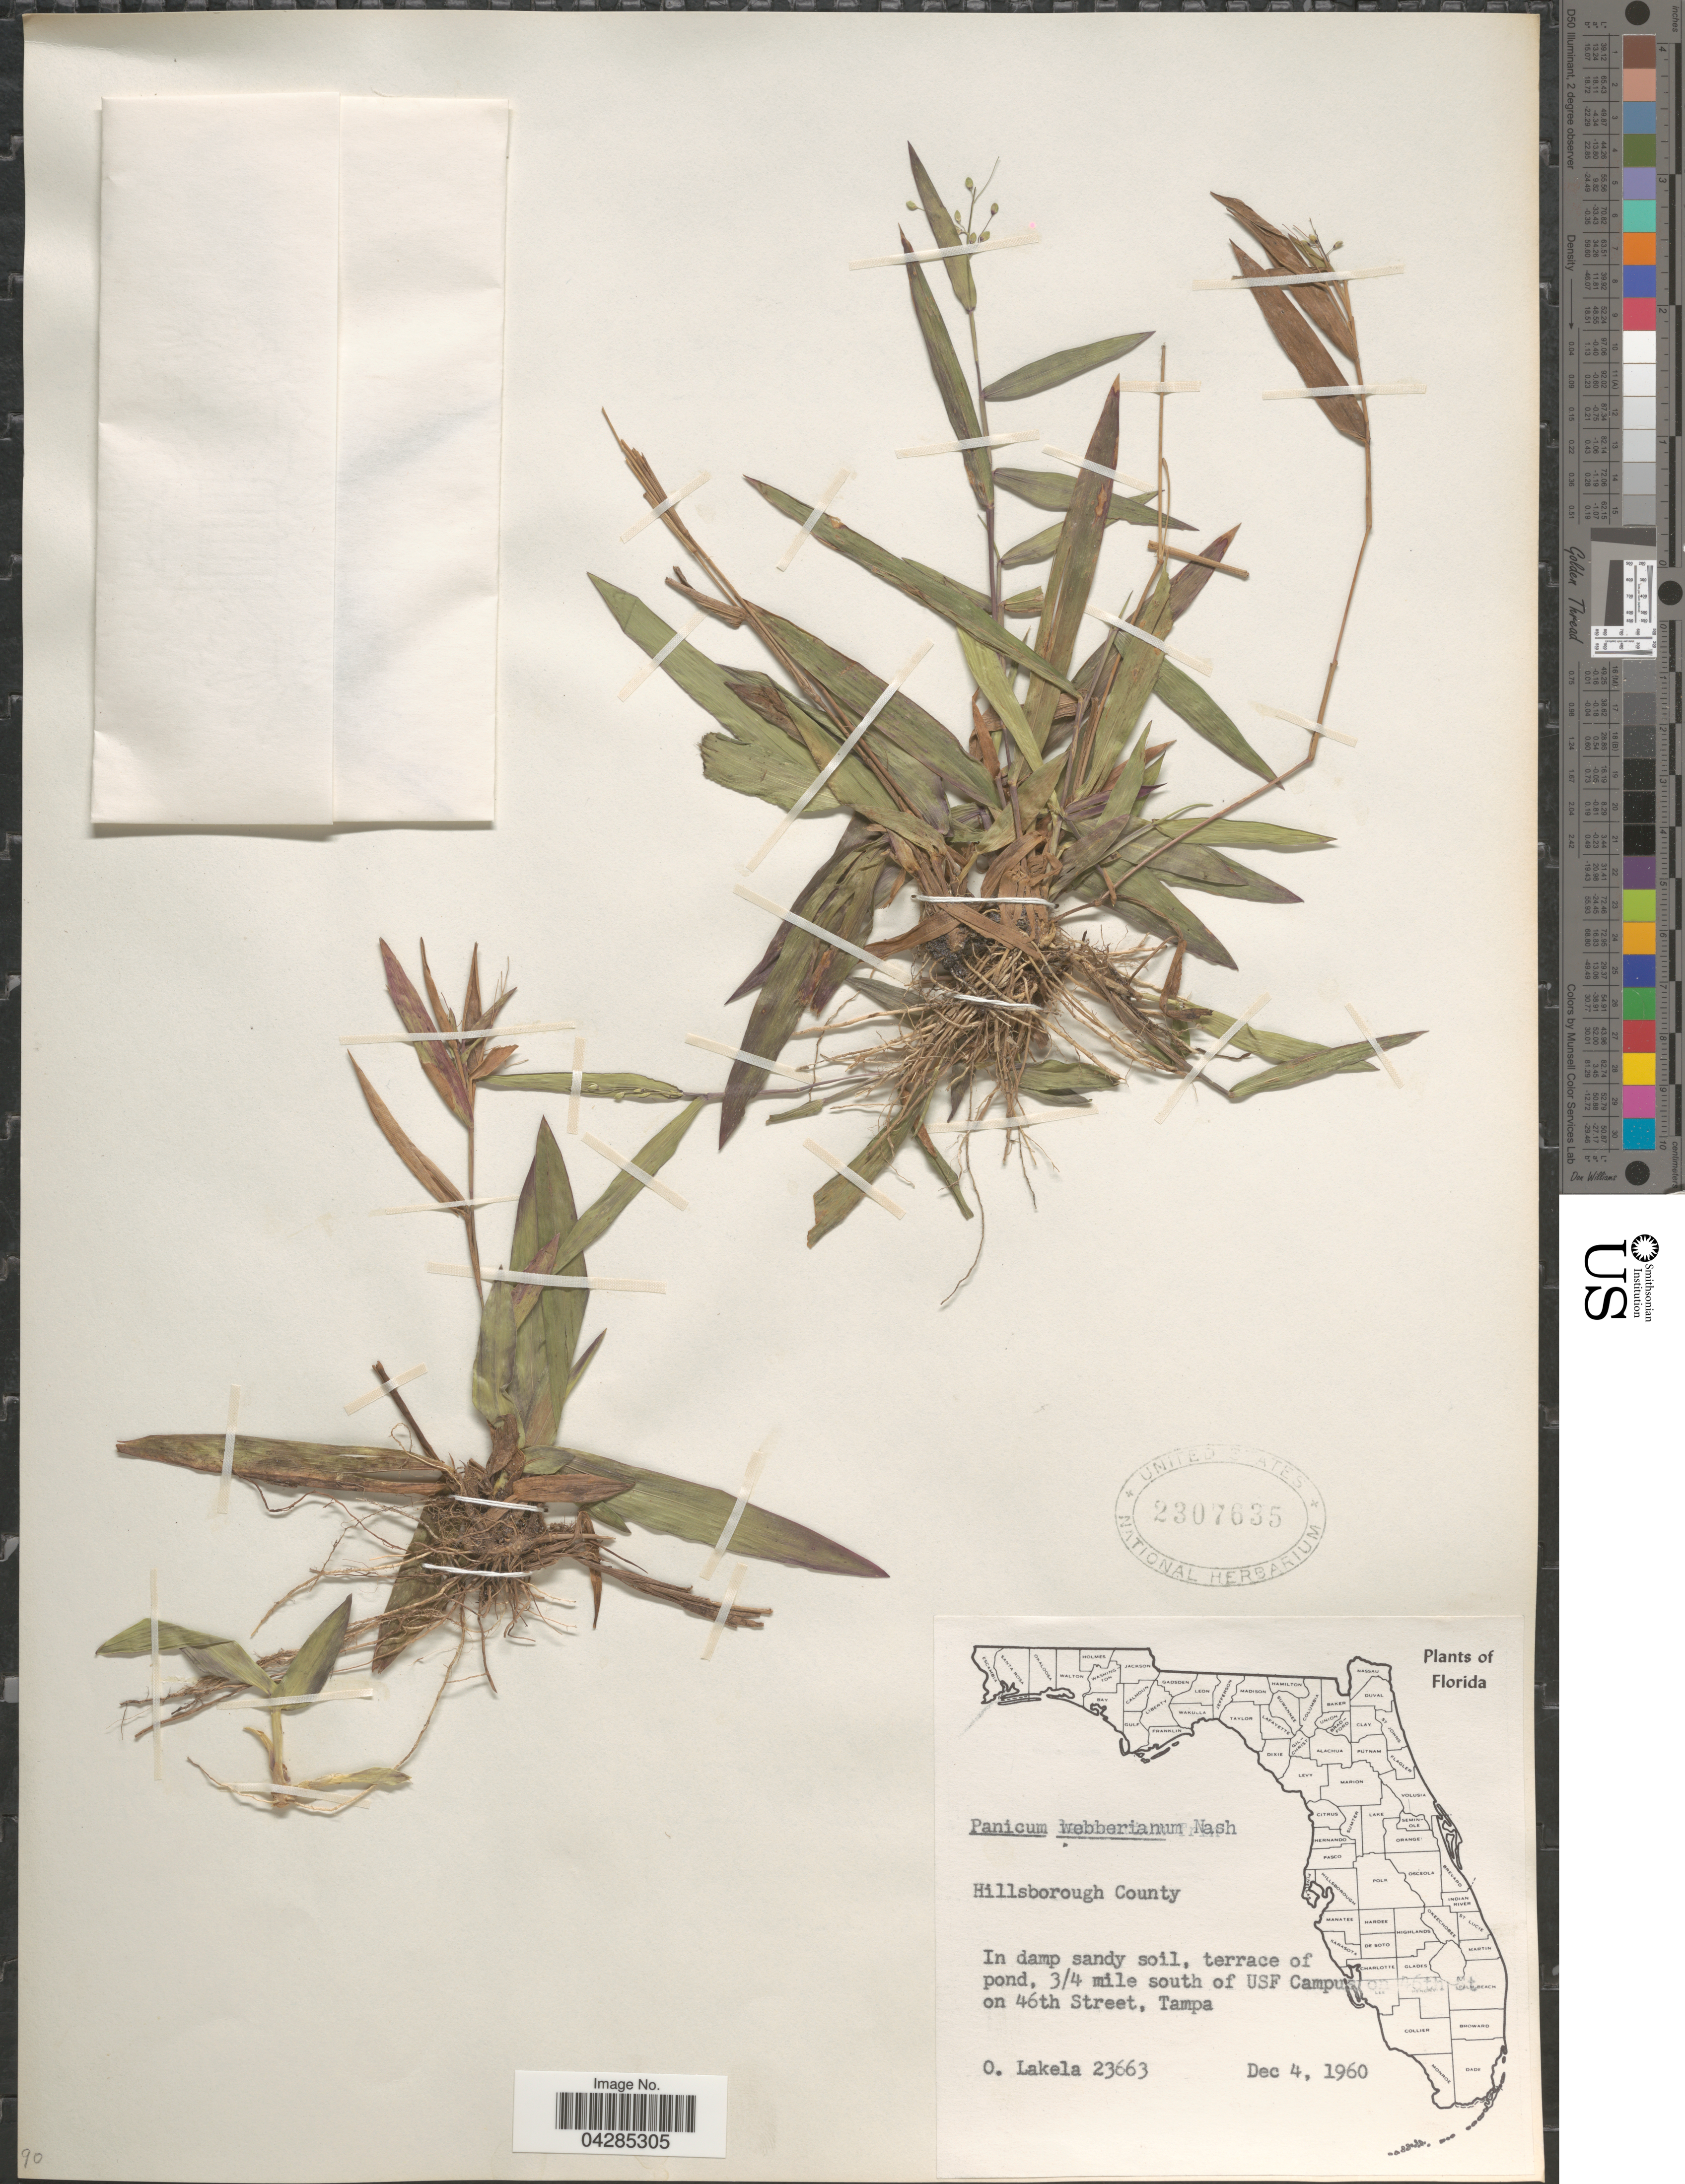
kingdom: Plantae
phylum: Tracheophyta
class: Liliopsida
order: Poales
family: Poaceae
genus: Dichanthelium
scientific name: Dichanthelium portoricense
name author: (Desv. ex Ham.) B.F. Hansen & Wunderlin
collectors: O. Lakela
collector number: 23663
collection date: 1960-12-04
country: United States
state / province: Florida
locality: Hillsborough County. In damp sandy soil, terrace of pond, 3/4 mile south of USF Campus on 46th Street, Tampa.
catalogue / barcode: US 2307635